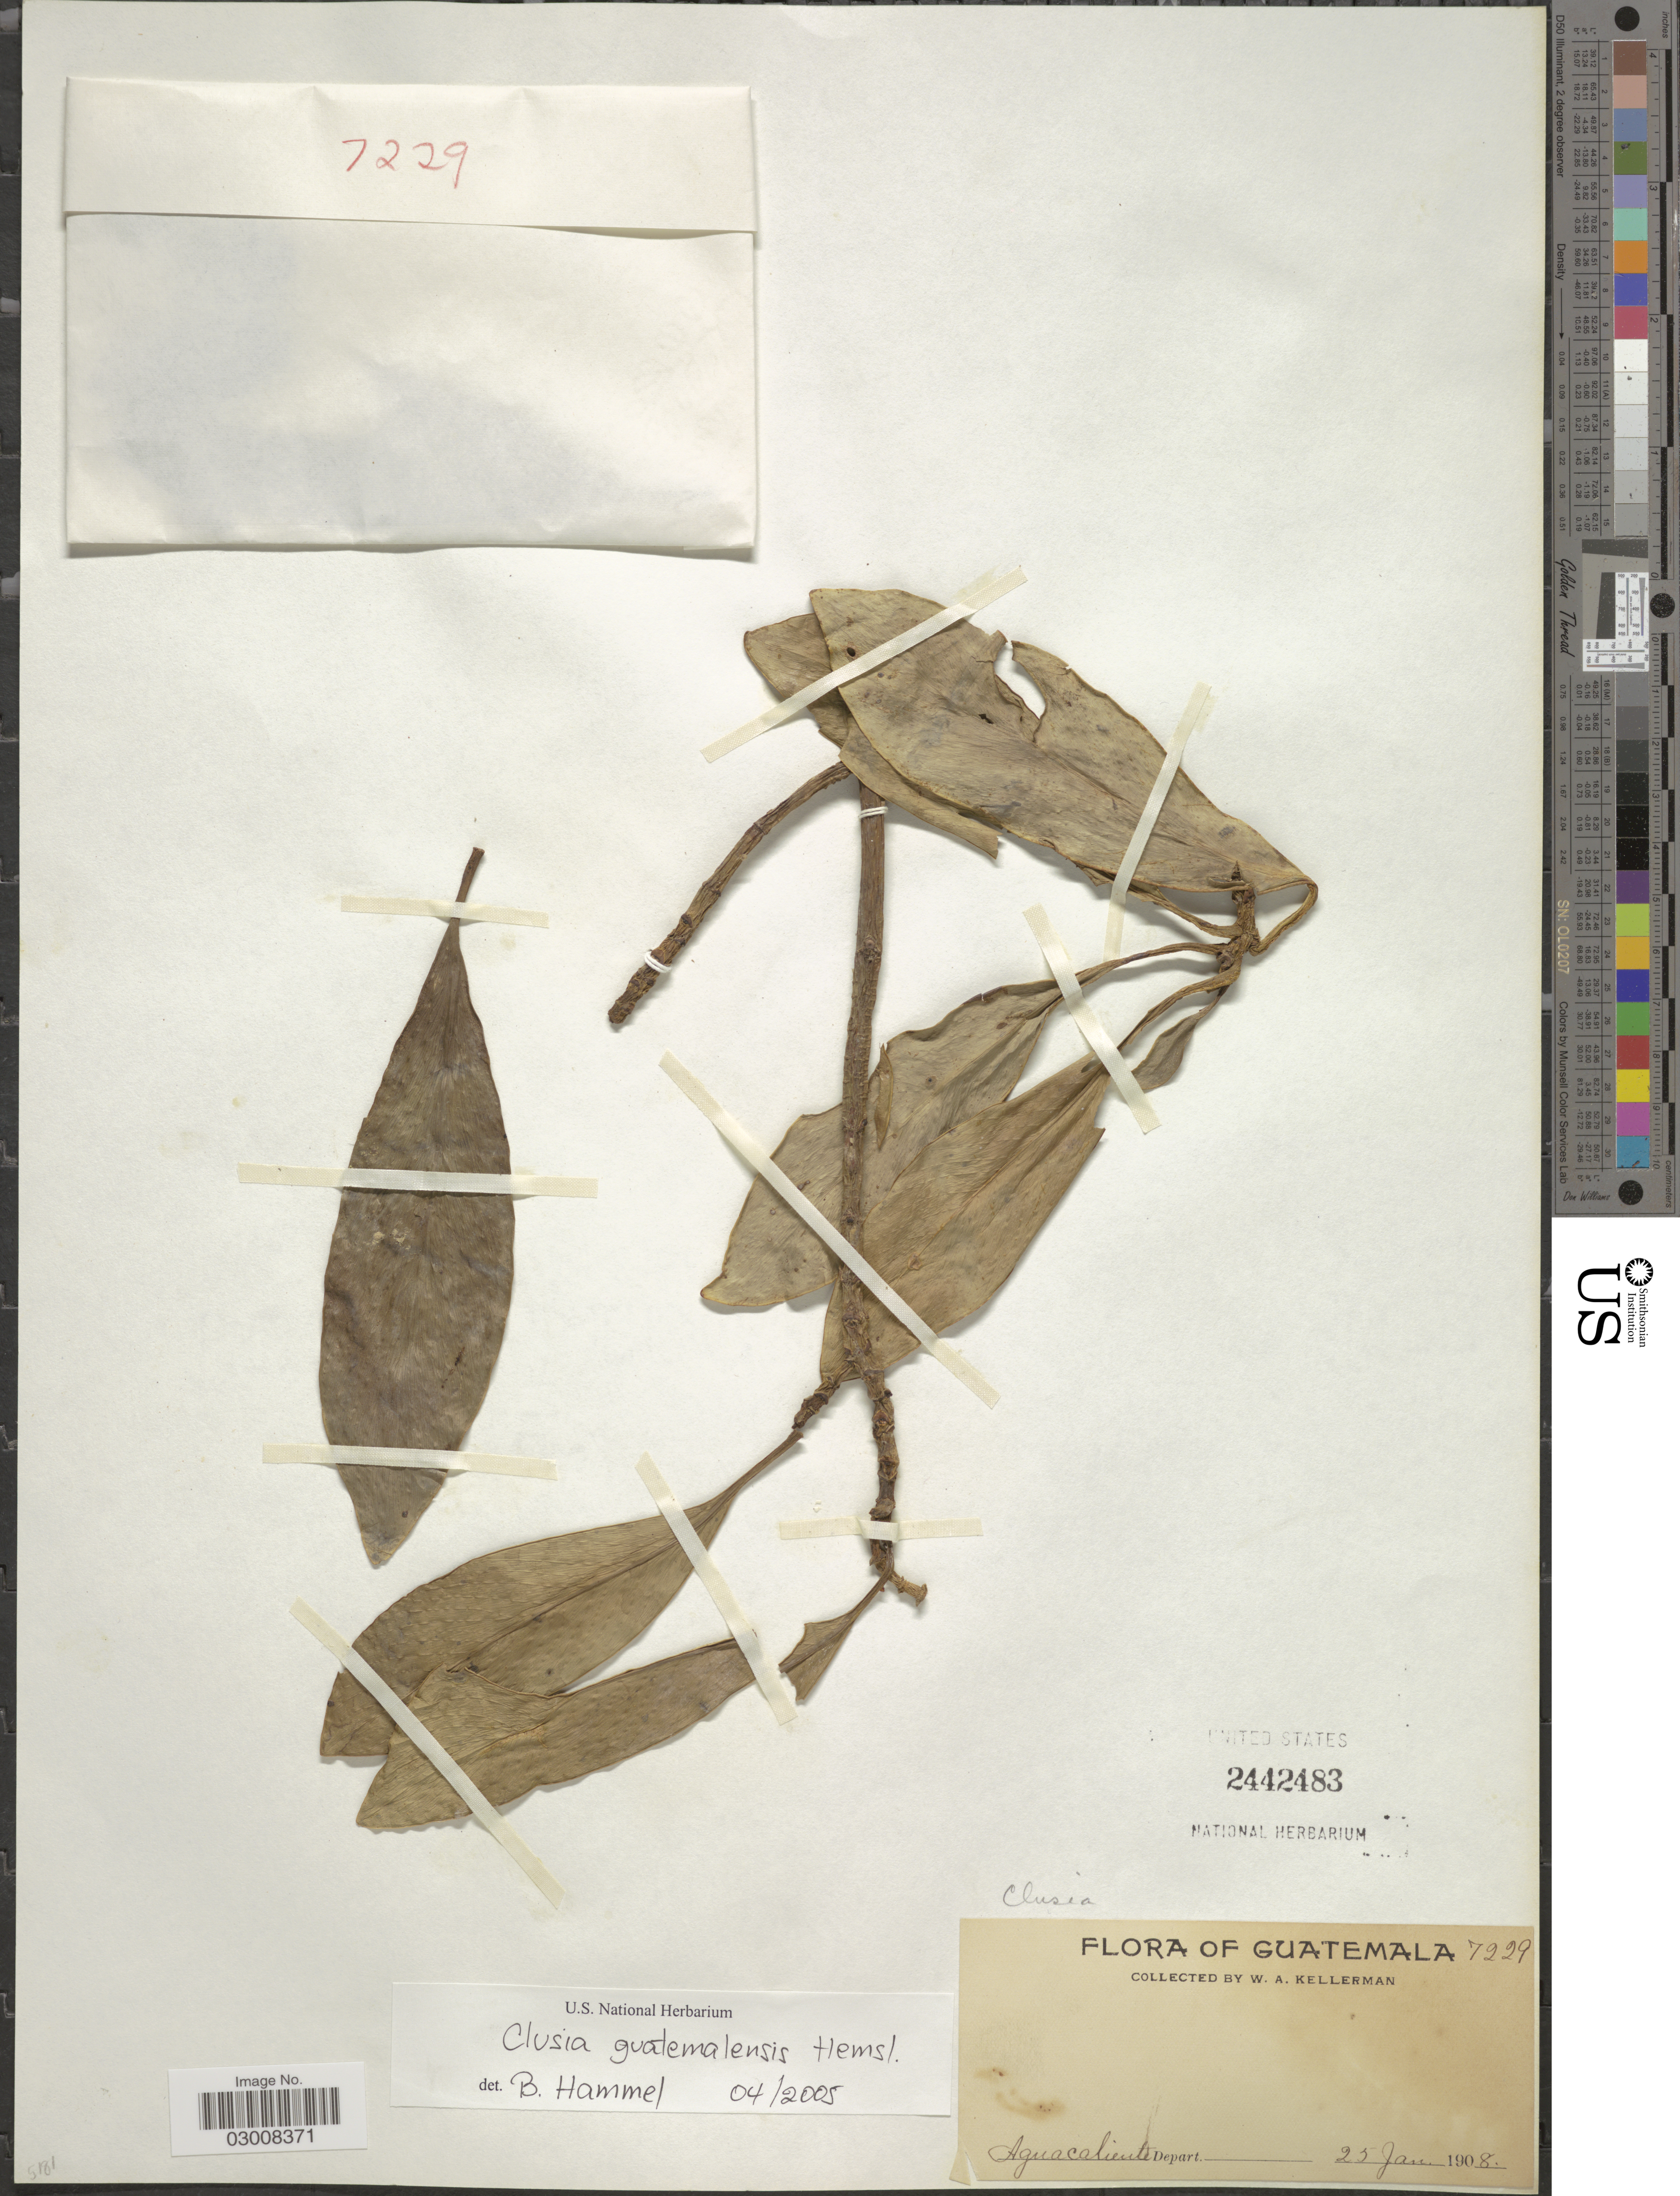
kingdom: Plantae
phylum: Tracheophyta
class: Magnoliopsida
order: Malpighiales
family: Clusiaceae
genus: Clusia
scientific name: Clusia guatemalensis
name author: Hemsl.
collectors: W. Kellerman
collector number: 7229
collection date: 1908-01-25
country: Guatemala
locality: Aguacaliente.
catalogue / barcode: US 2442483